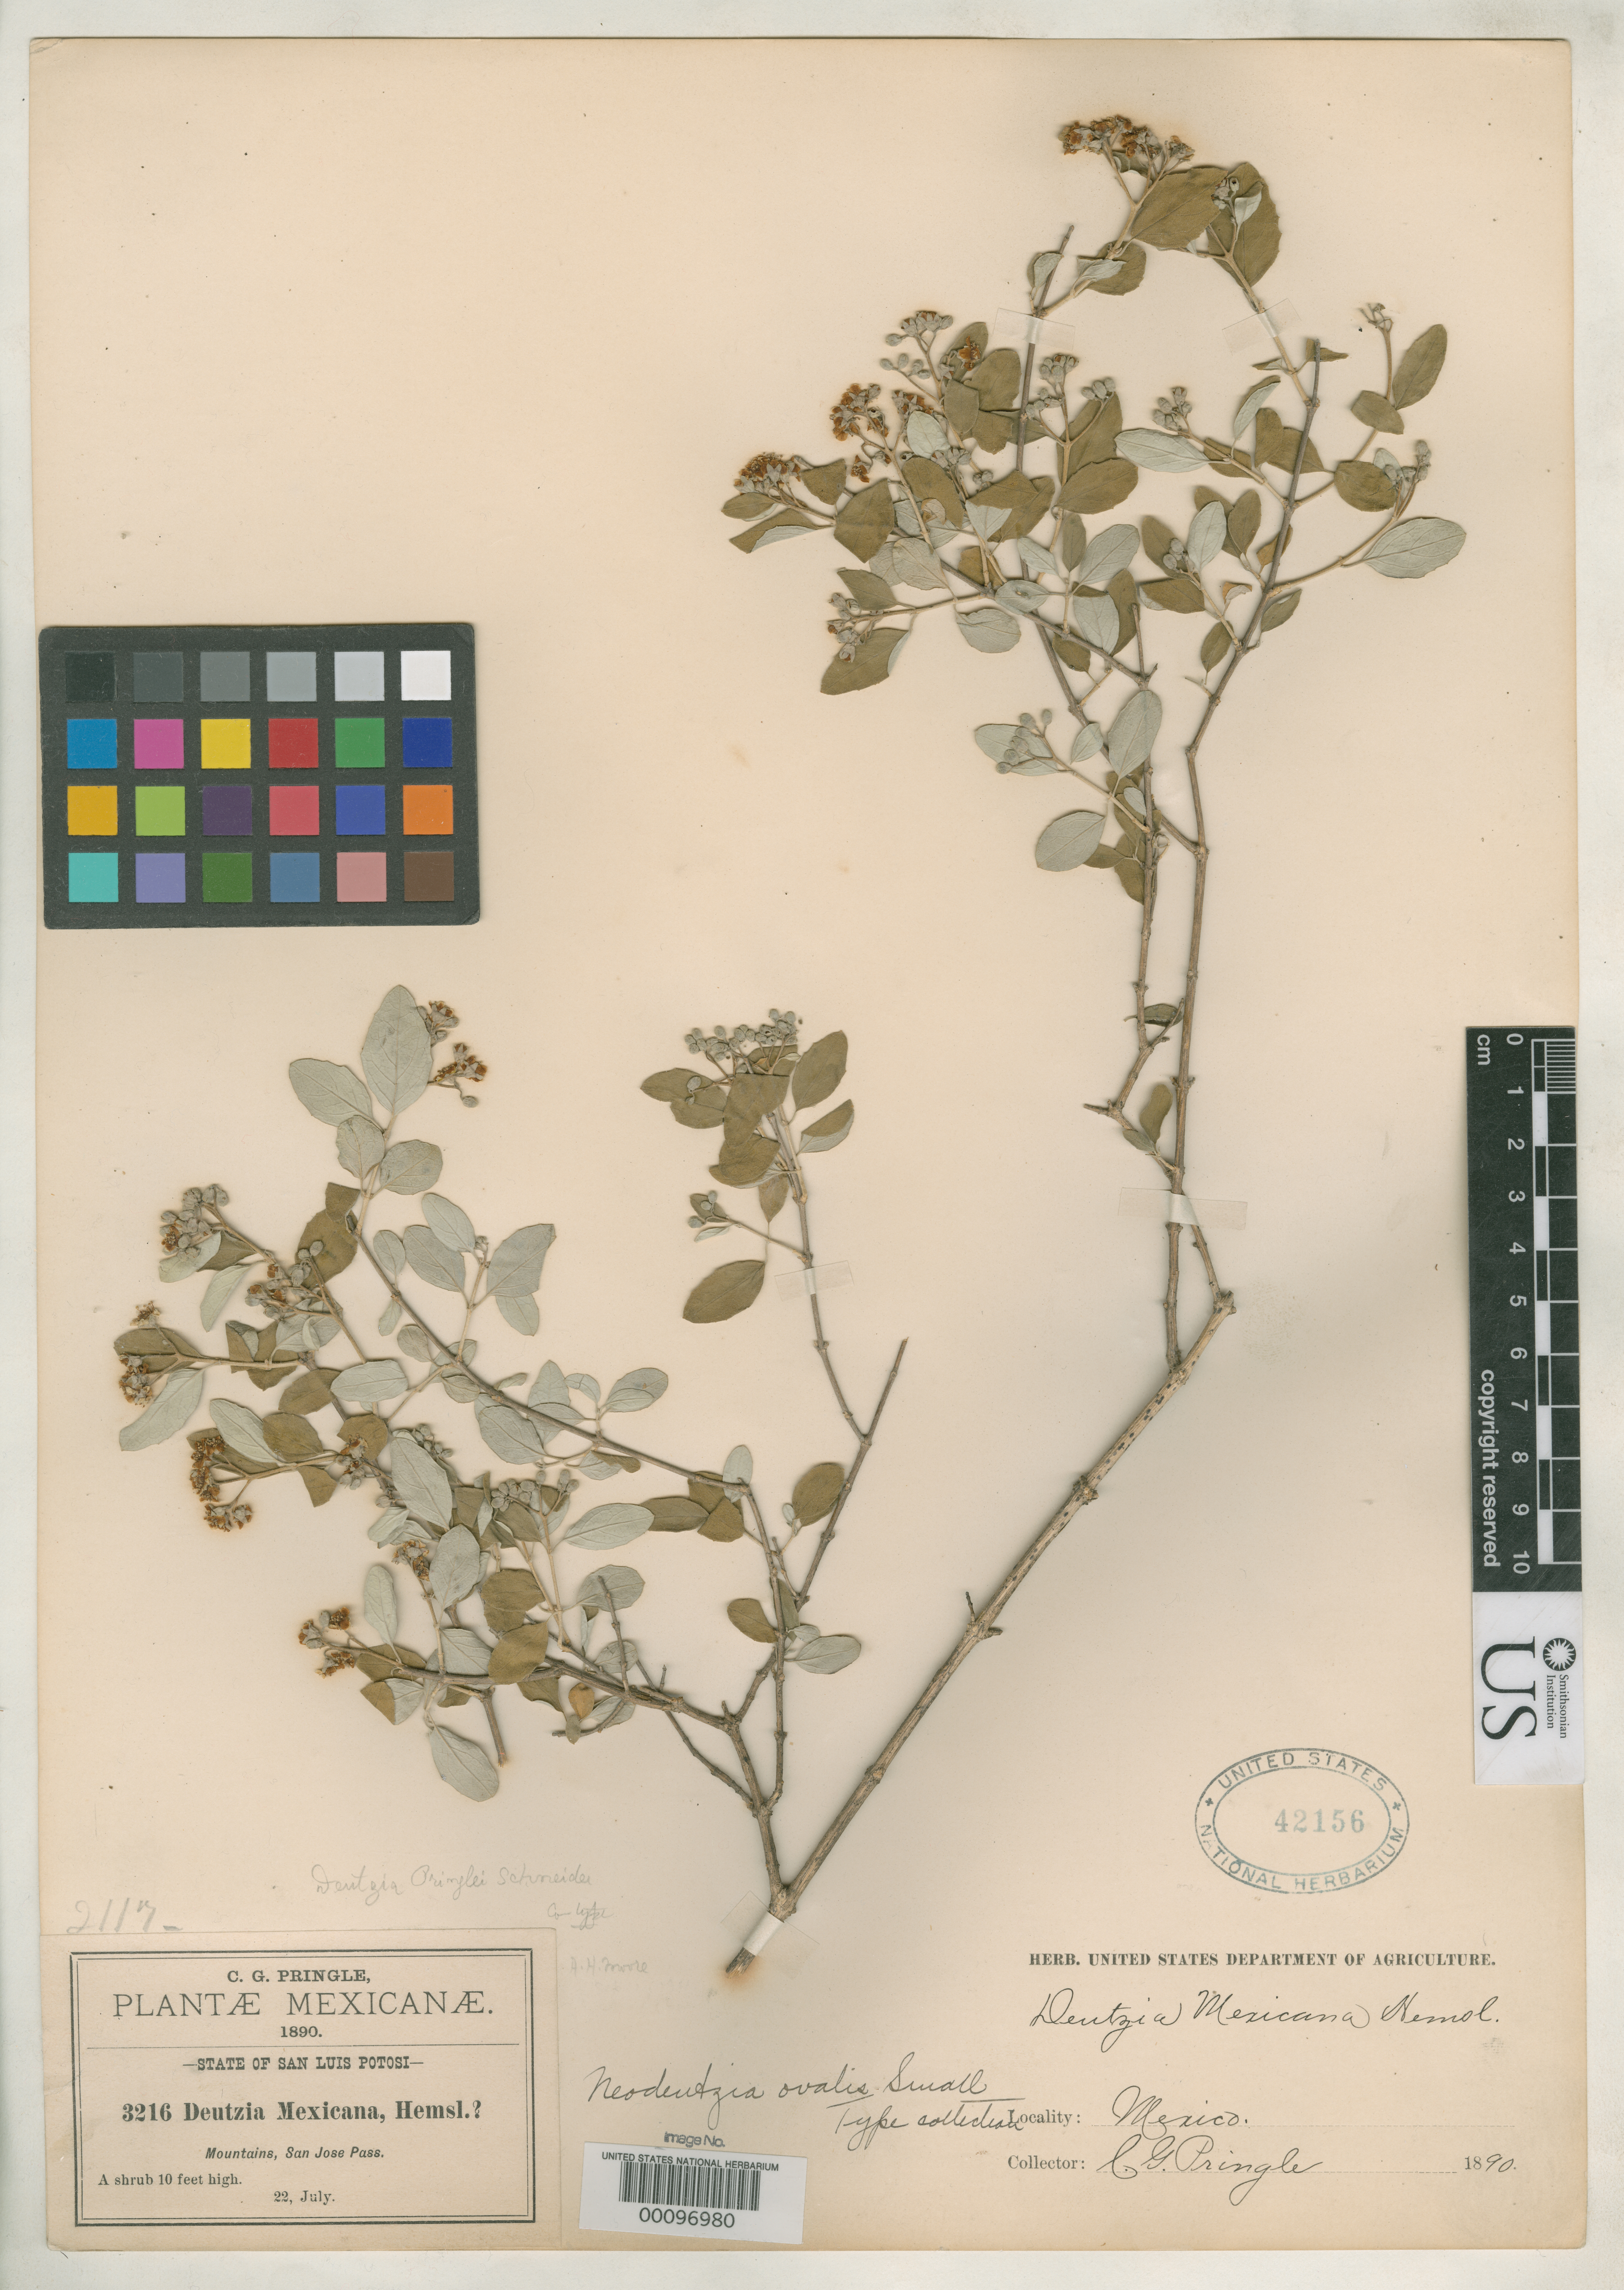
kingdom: Plantae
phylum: Tracheophyta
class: Magnoliopsida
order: Cornales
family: Hydrangeaceae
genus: Neodeutzia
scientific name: Neodeutzia ovalis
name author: Small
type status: Isotype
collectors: C. G. Pringle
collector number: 3216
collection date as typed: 22 Jul 1890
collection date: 1890-07-22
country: Mexico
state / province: San Luis Potosi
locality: San Jose Pass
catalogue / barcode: US 42156